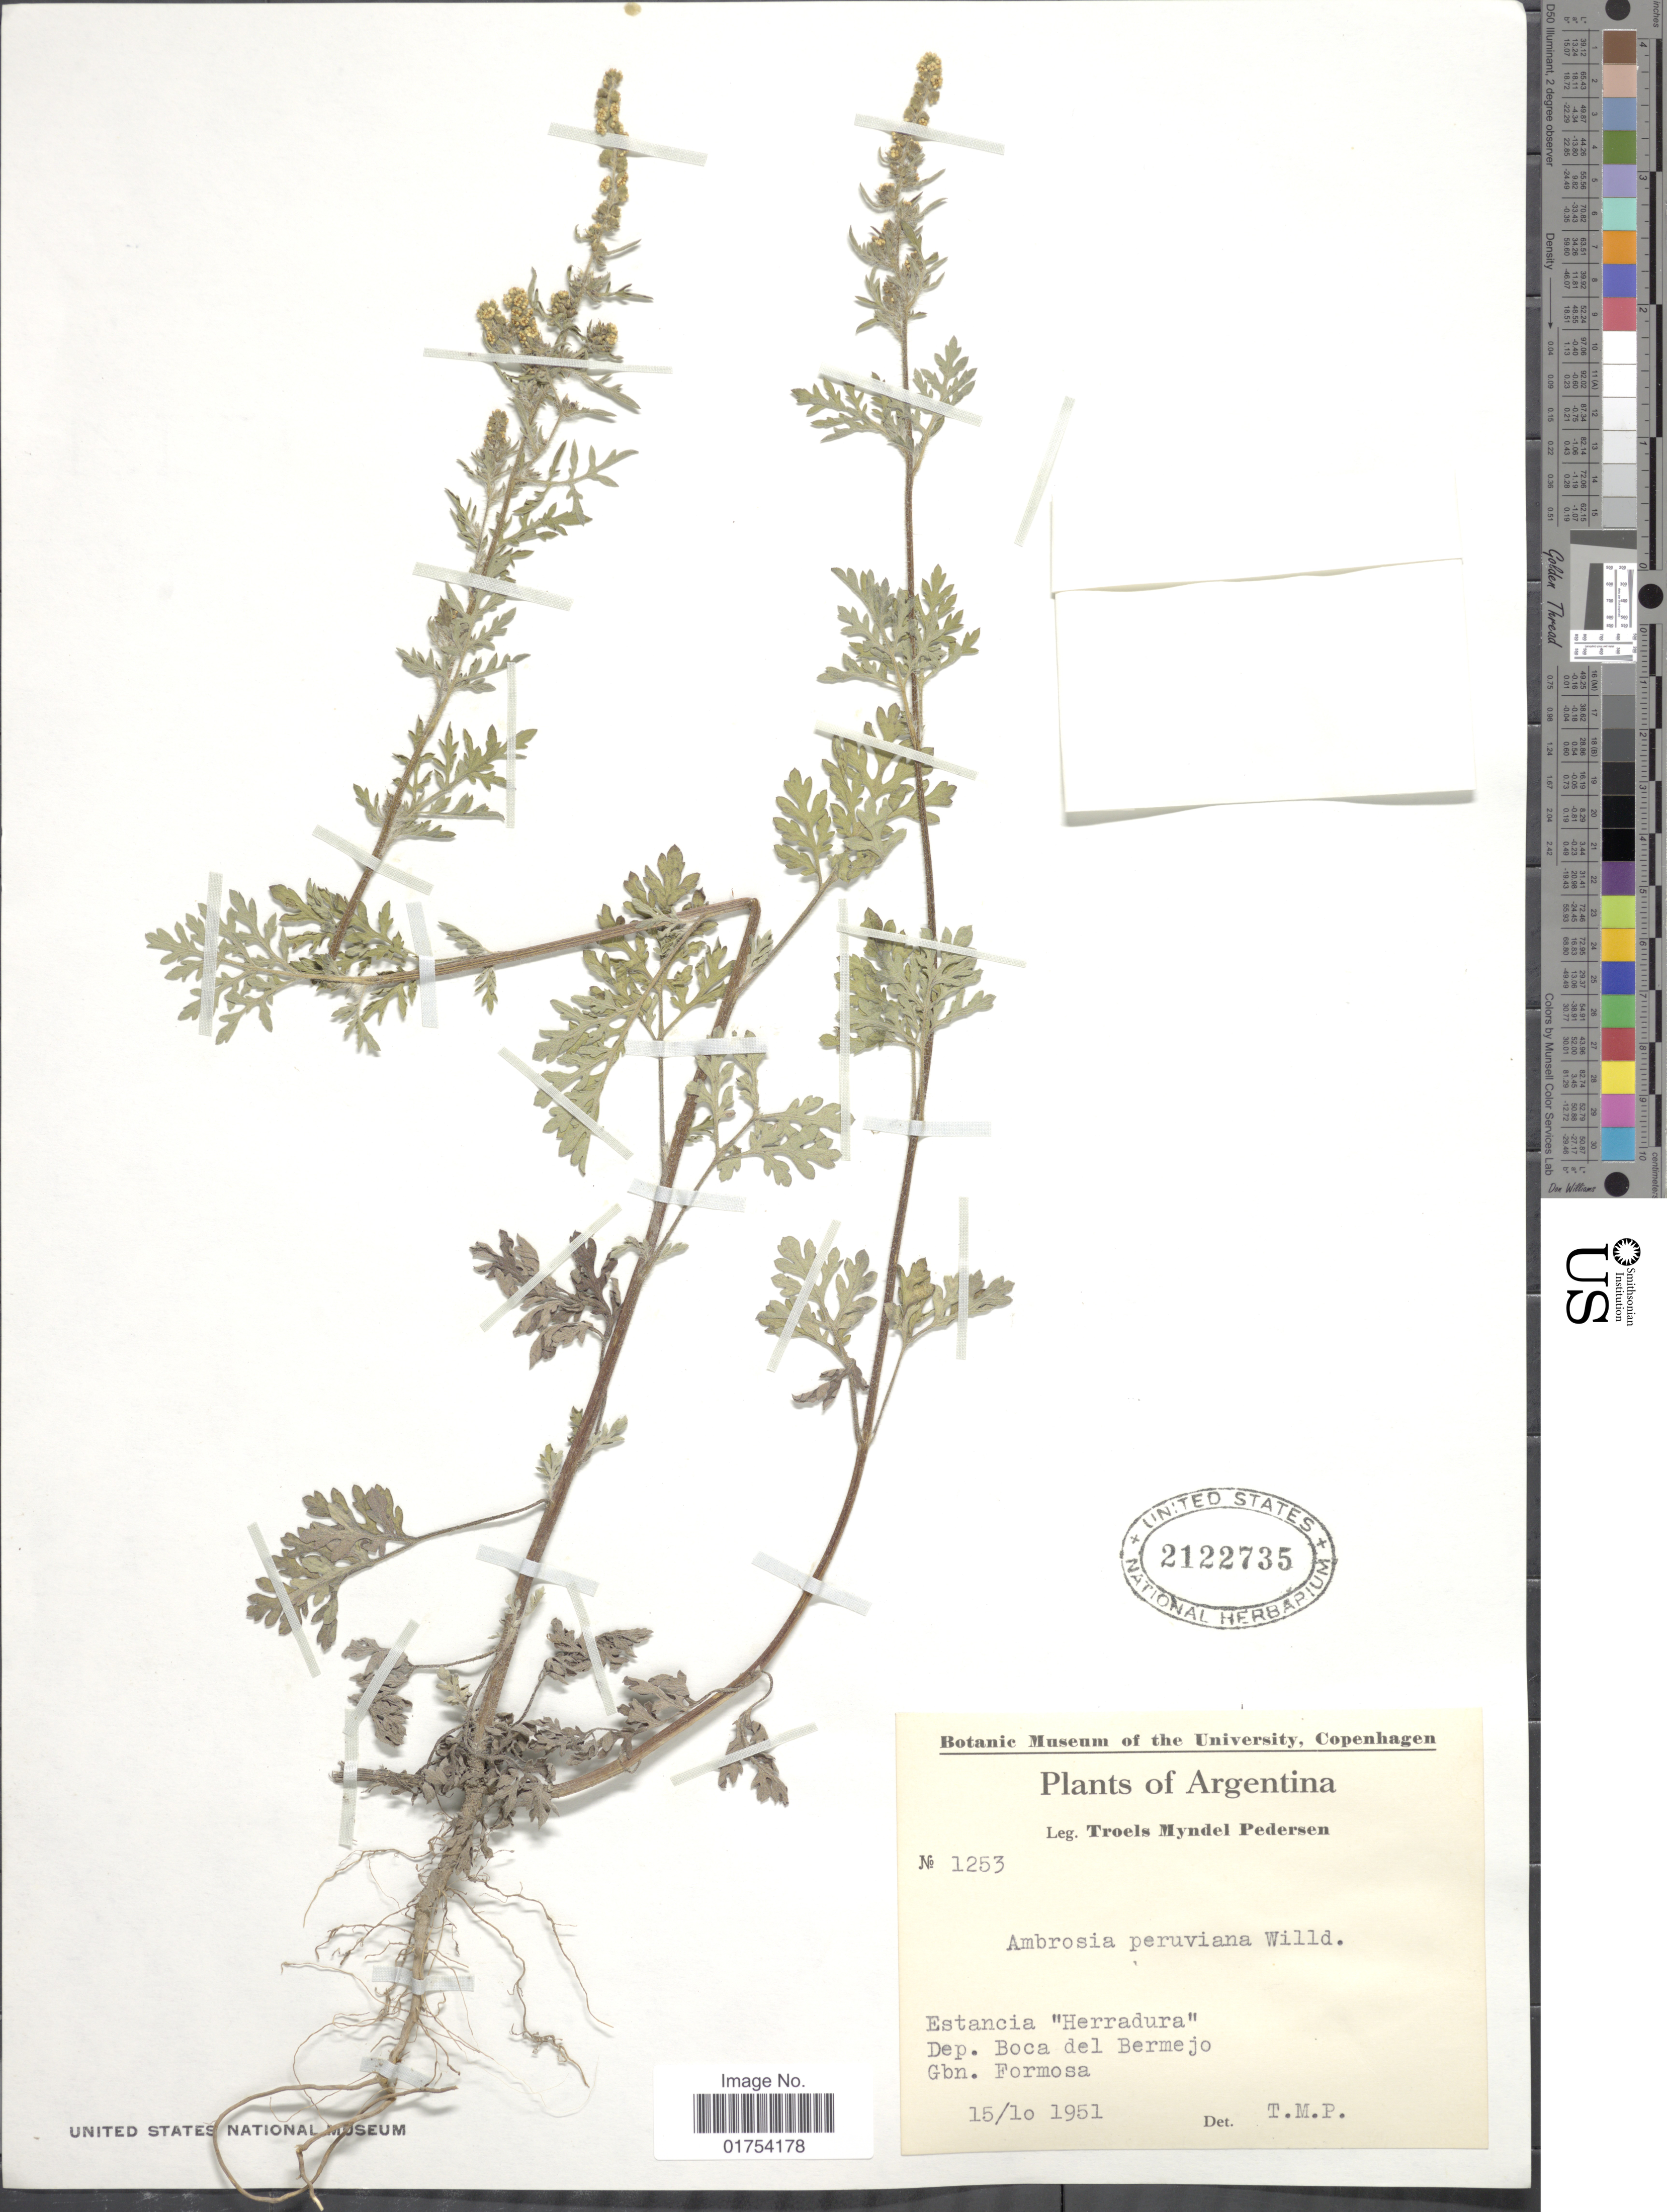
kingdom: Plantae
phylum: Tracheophyta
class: Magnoliopsida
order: Asterales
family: Asteraceae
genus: Ambrosia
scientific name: Ambrosia peruviana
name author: Willd.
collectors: T. Pederson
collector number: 1253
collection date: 1951-10-15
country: Argentina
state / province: Formosa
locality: Estancia "Herradura" Dep. Boca del Bermejo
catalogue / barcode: US 2122735